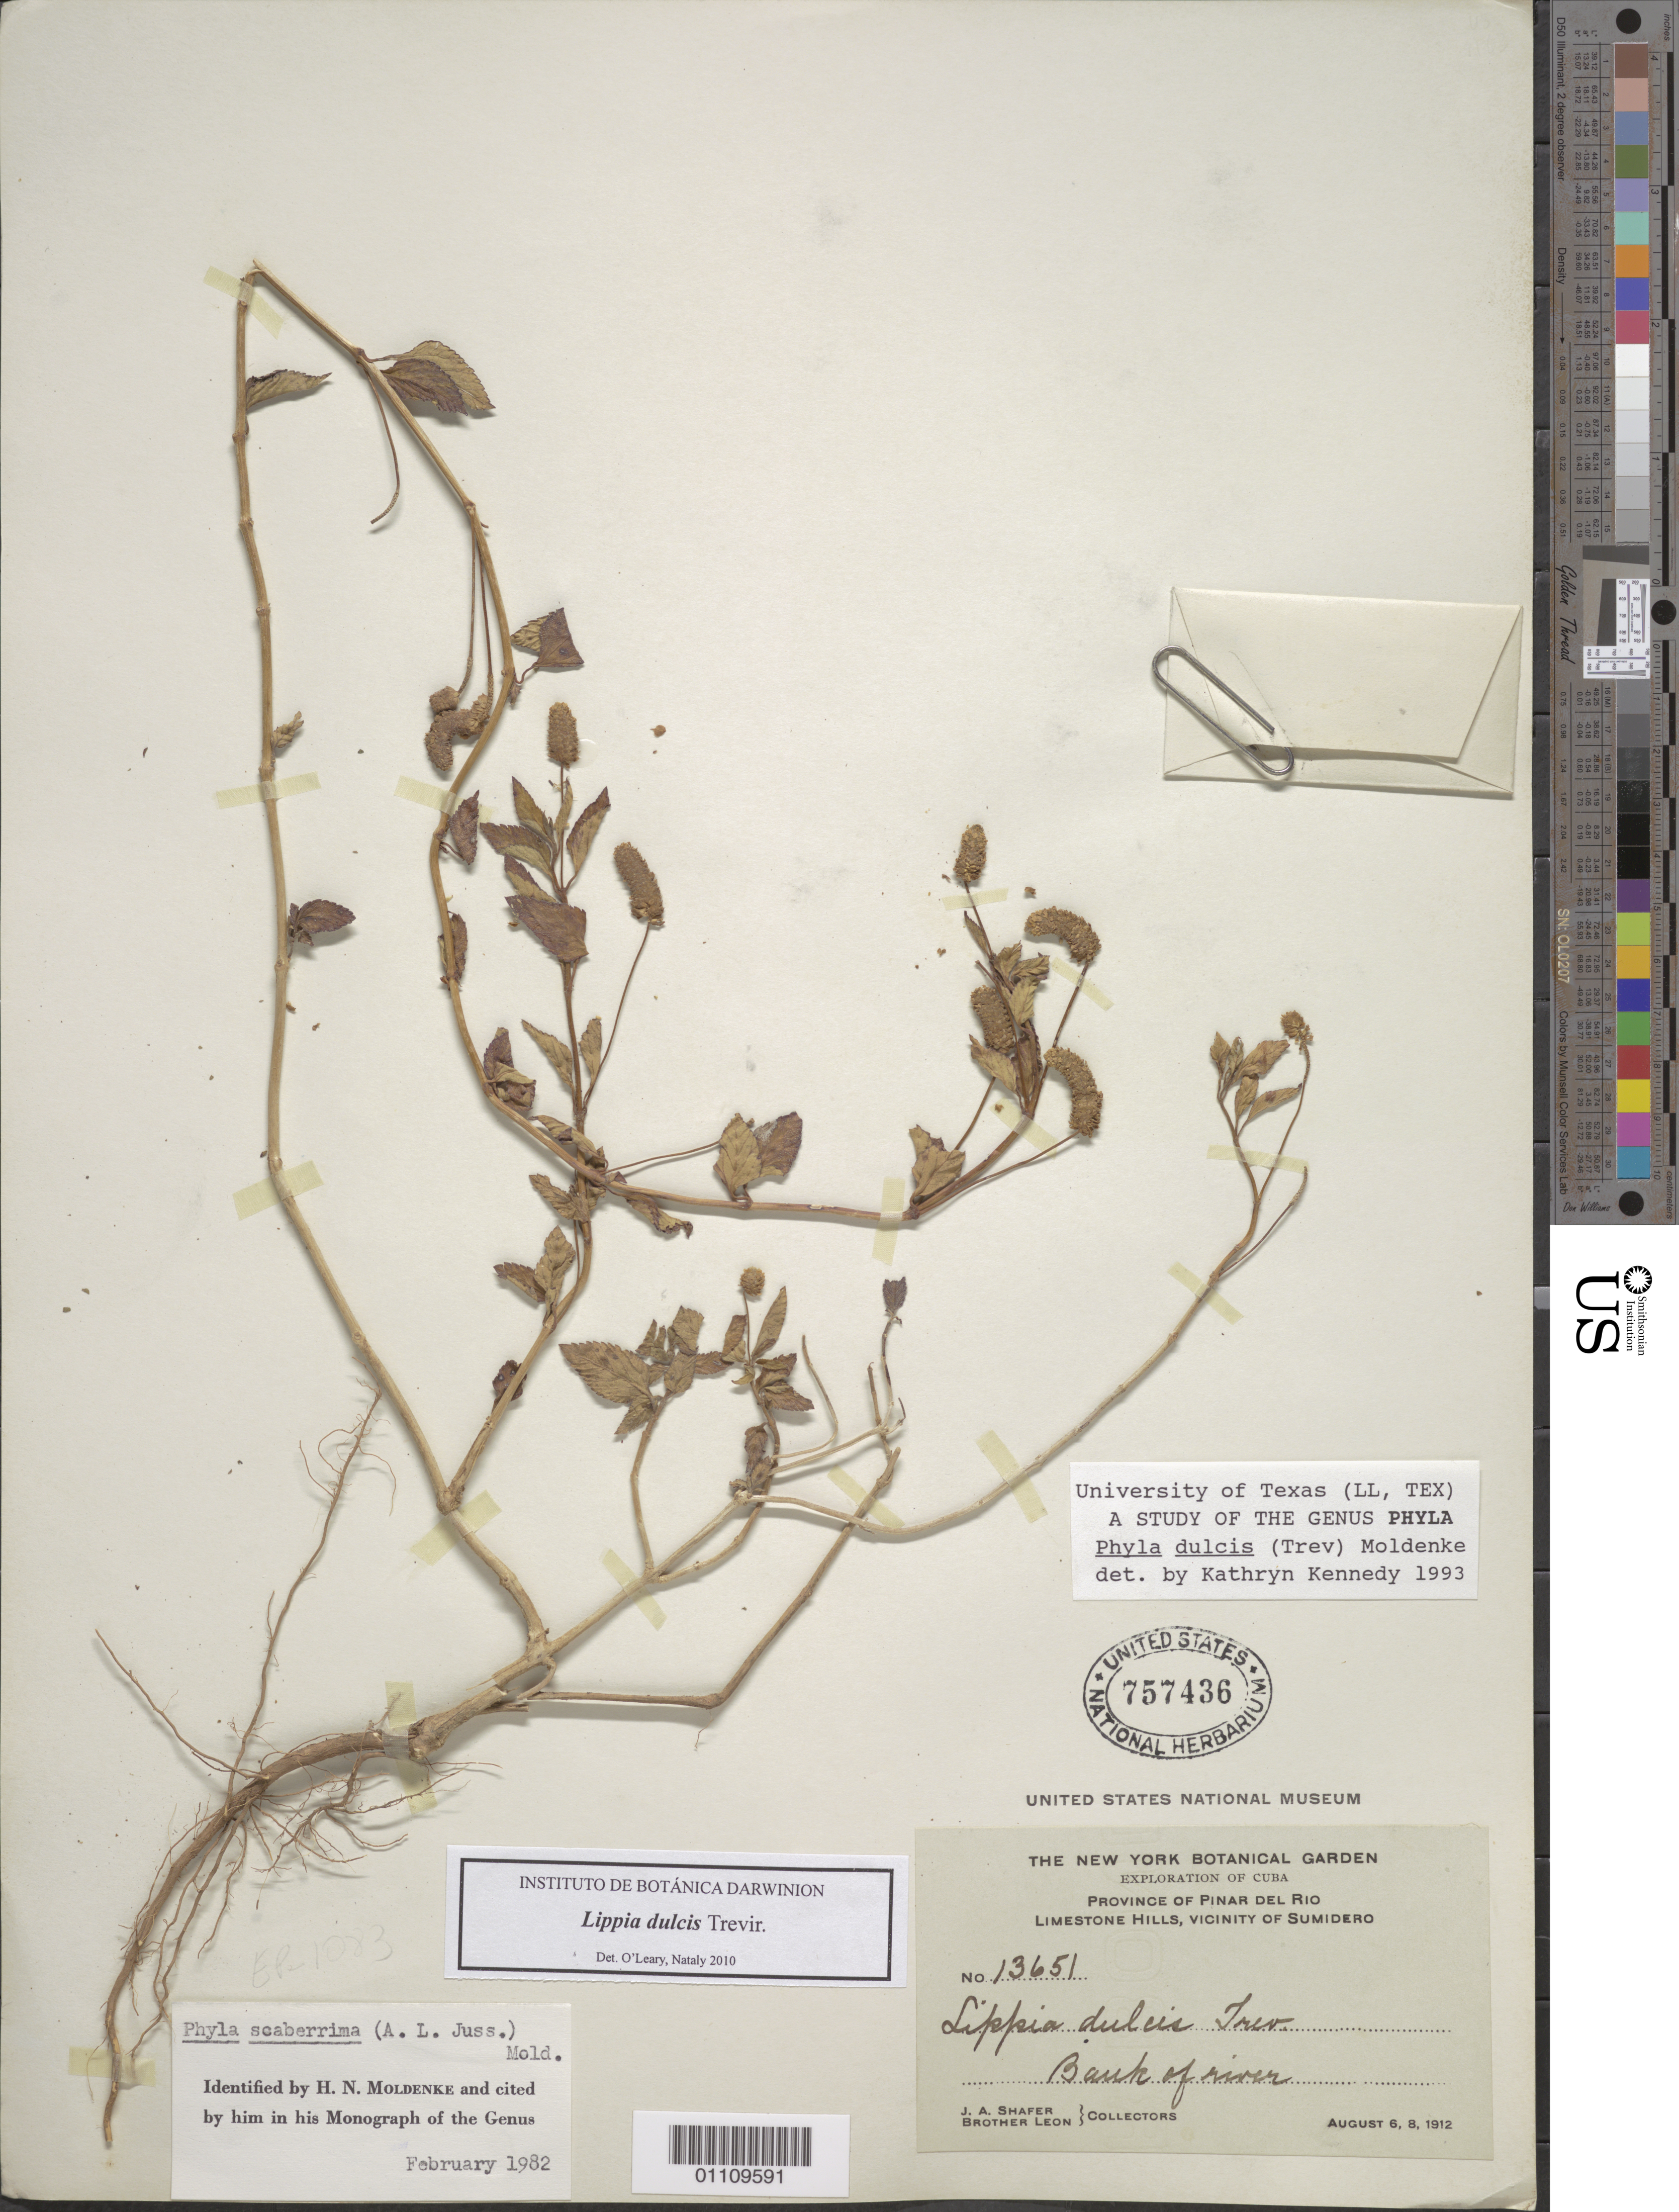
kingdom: Plantae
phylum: Tracheophyta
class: Magnoliopsida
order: Lamiales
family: Verbenaceae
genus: Phyla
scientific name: Phyla scaberrima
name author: (Juss. ex Pers.) Moldenke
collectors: J. A. Shafer & Bro. León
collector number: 13651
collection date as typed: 06 Aug 1912 and 08 Aug 1912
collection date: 1912-08-06,1912-08-08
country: Cuba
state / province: Pinar del Río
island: Cuba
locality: Sumidero vicinity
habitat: Limestone hills; bank of river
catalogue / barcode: US 757436